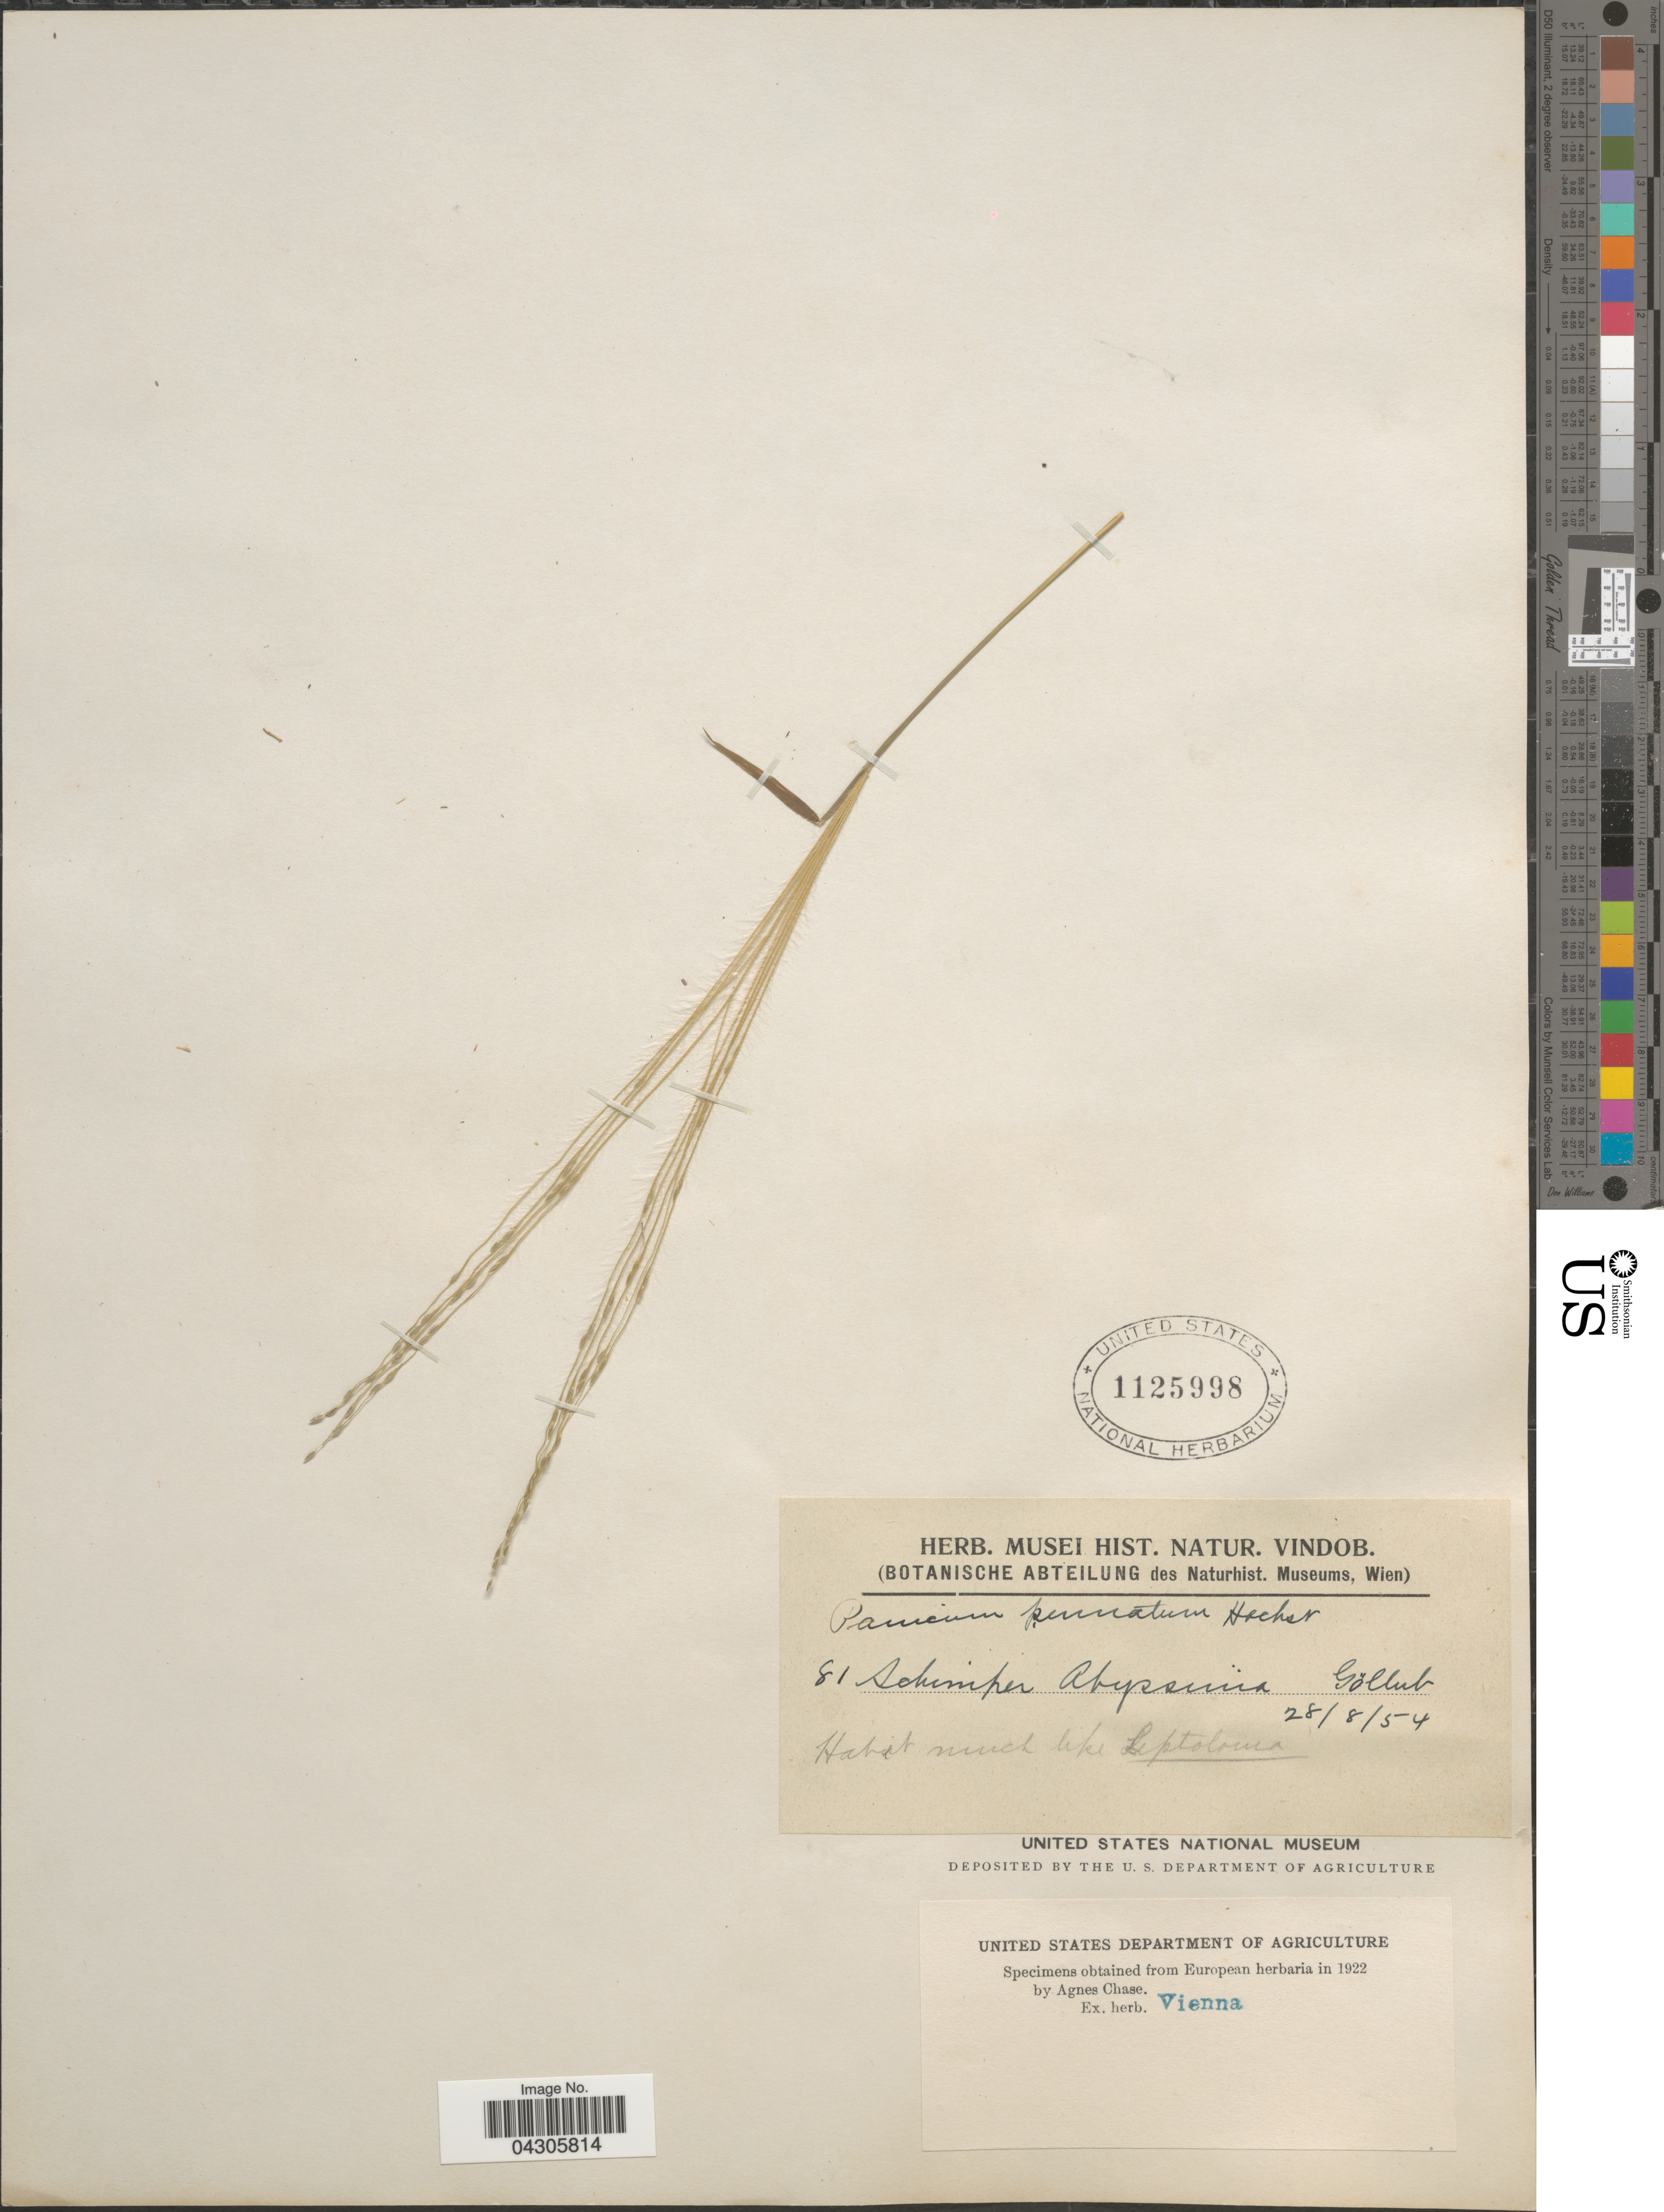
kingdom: Plantae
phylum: Tracheophyta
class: Liliopsida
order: Poales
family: Poaceae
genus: Digitaria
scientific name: Digitaria pennata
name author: (Hochst.) T. Cooke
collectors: -. Schimper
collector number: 81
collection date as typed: Transcribed d/m/y: 28/8/54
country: Ethiopia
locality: Abyssinïa.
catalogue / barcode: US 1125998